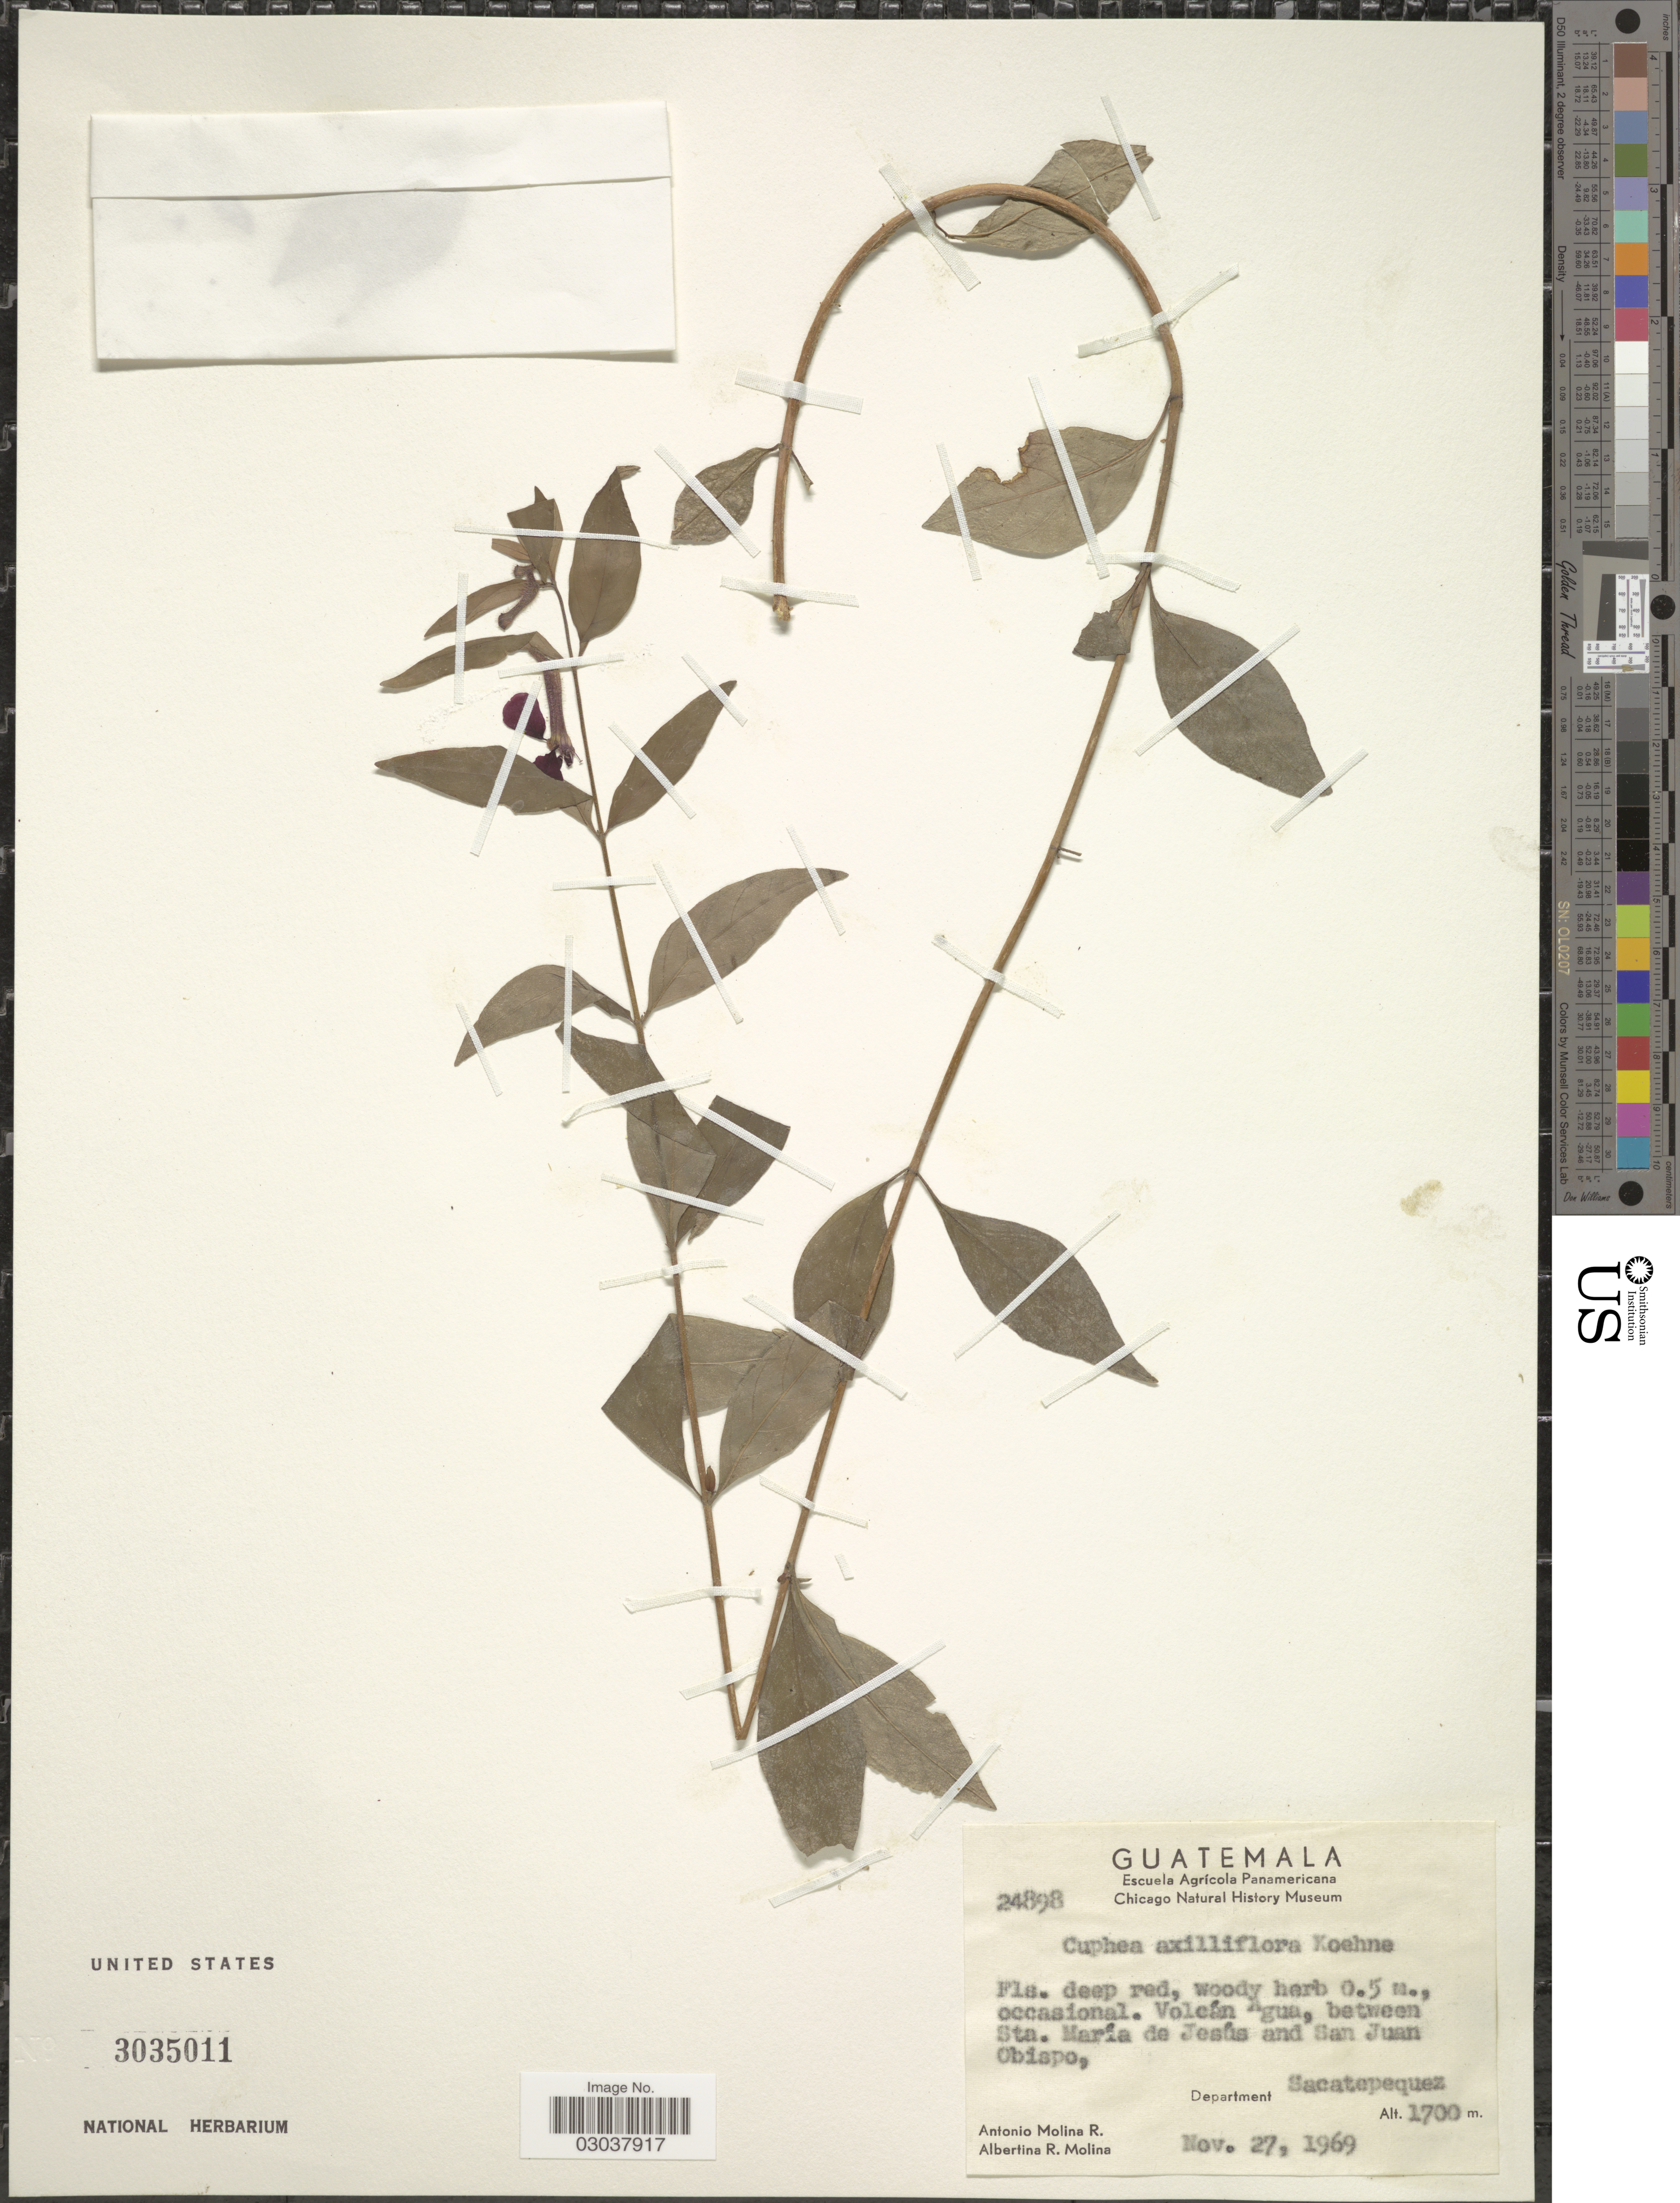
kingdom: Plantae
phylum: Tracheophyta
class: Magnoliopsida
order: Myrtales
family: Lythraceae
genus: Cuphea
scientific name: Cuphea axilliflora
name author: (Koehne) Koehne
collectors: A. Molina R. & A. R. Molina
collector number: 24898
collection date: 1969-11-27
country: Guatemala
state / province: Sacatepéquez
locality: Volcán Agua, between Sta. María de Jesús and San Juan Obispo, Department Sacatepequez.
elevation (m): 1700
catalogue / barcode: US 3035011